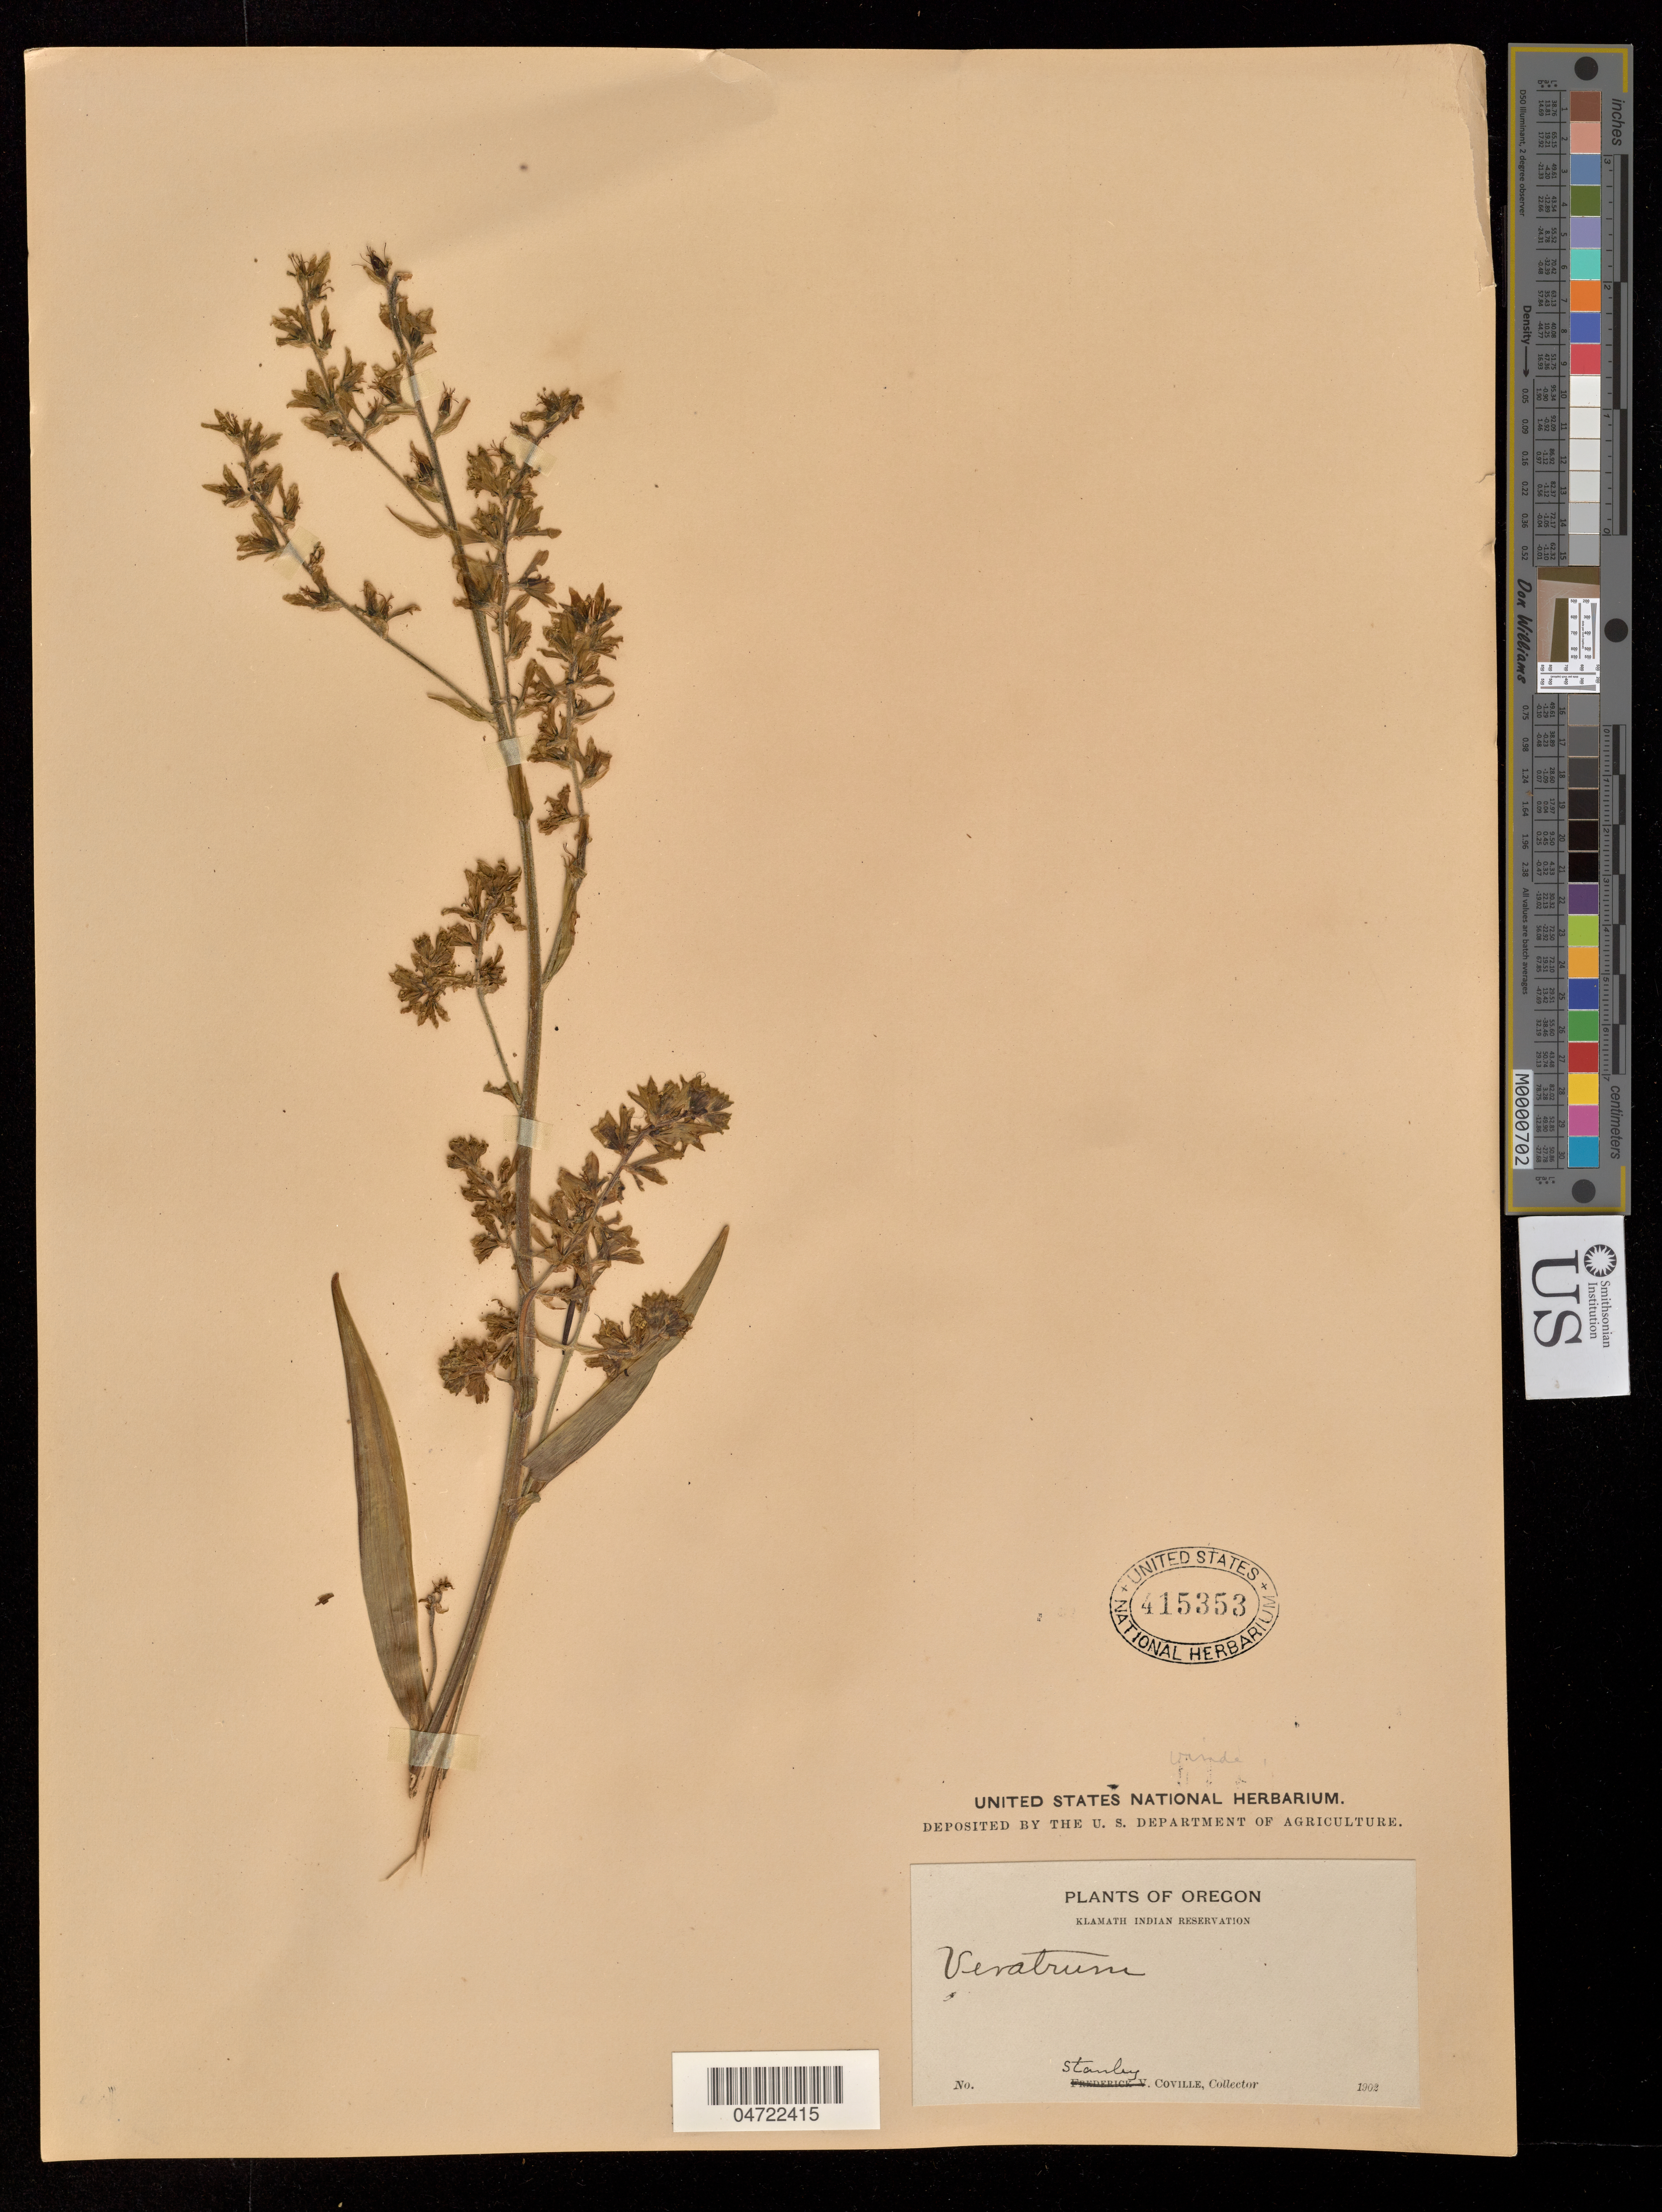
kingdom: Plantae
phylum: Tracheophyta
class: Liliopsida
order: Liliales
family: Melanthiaceae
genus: Veratrum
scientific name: Veratrum sp.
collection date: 1902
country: United States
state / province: Oregon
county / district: Kamath County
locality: Kamath Indian Reservation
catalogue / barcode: US 415353